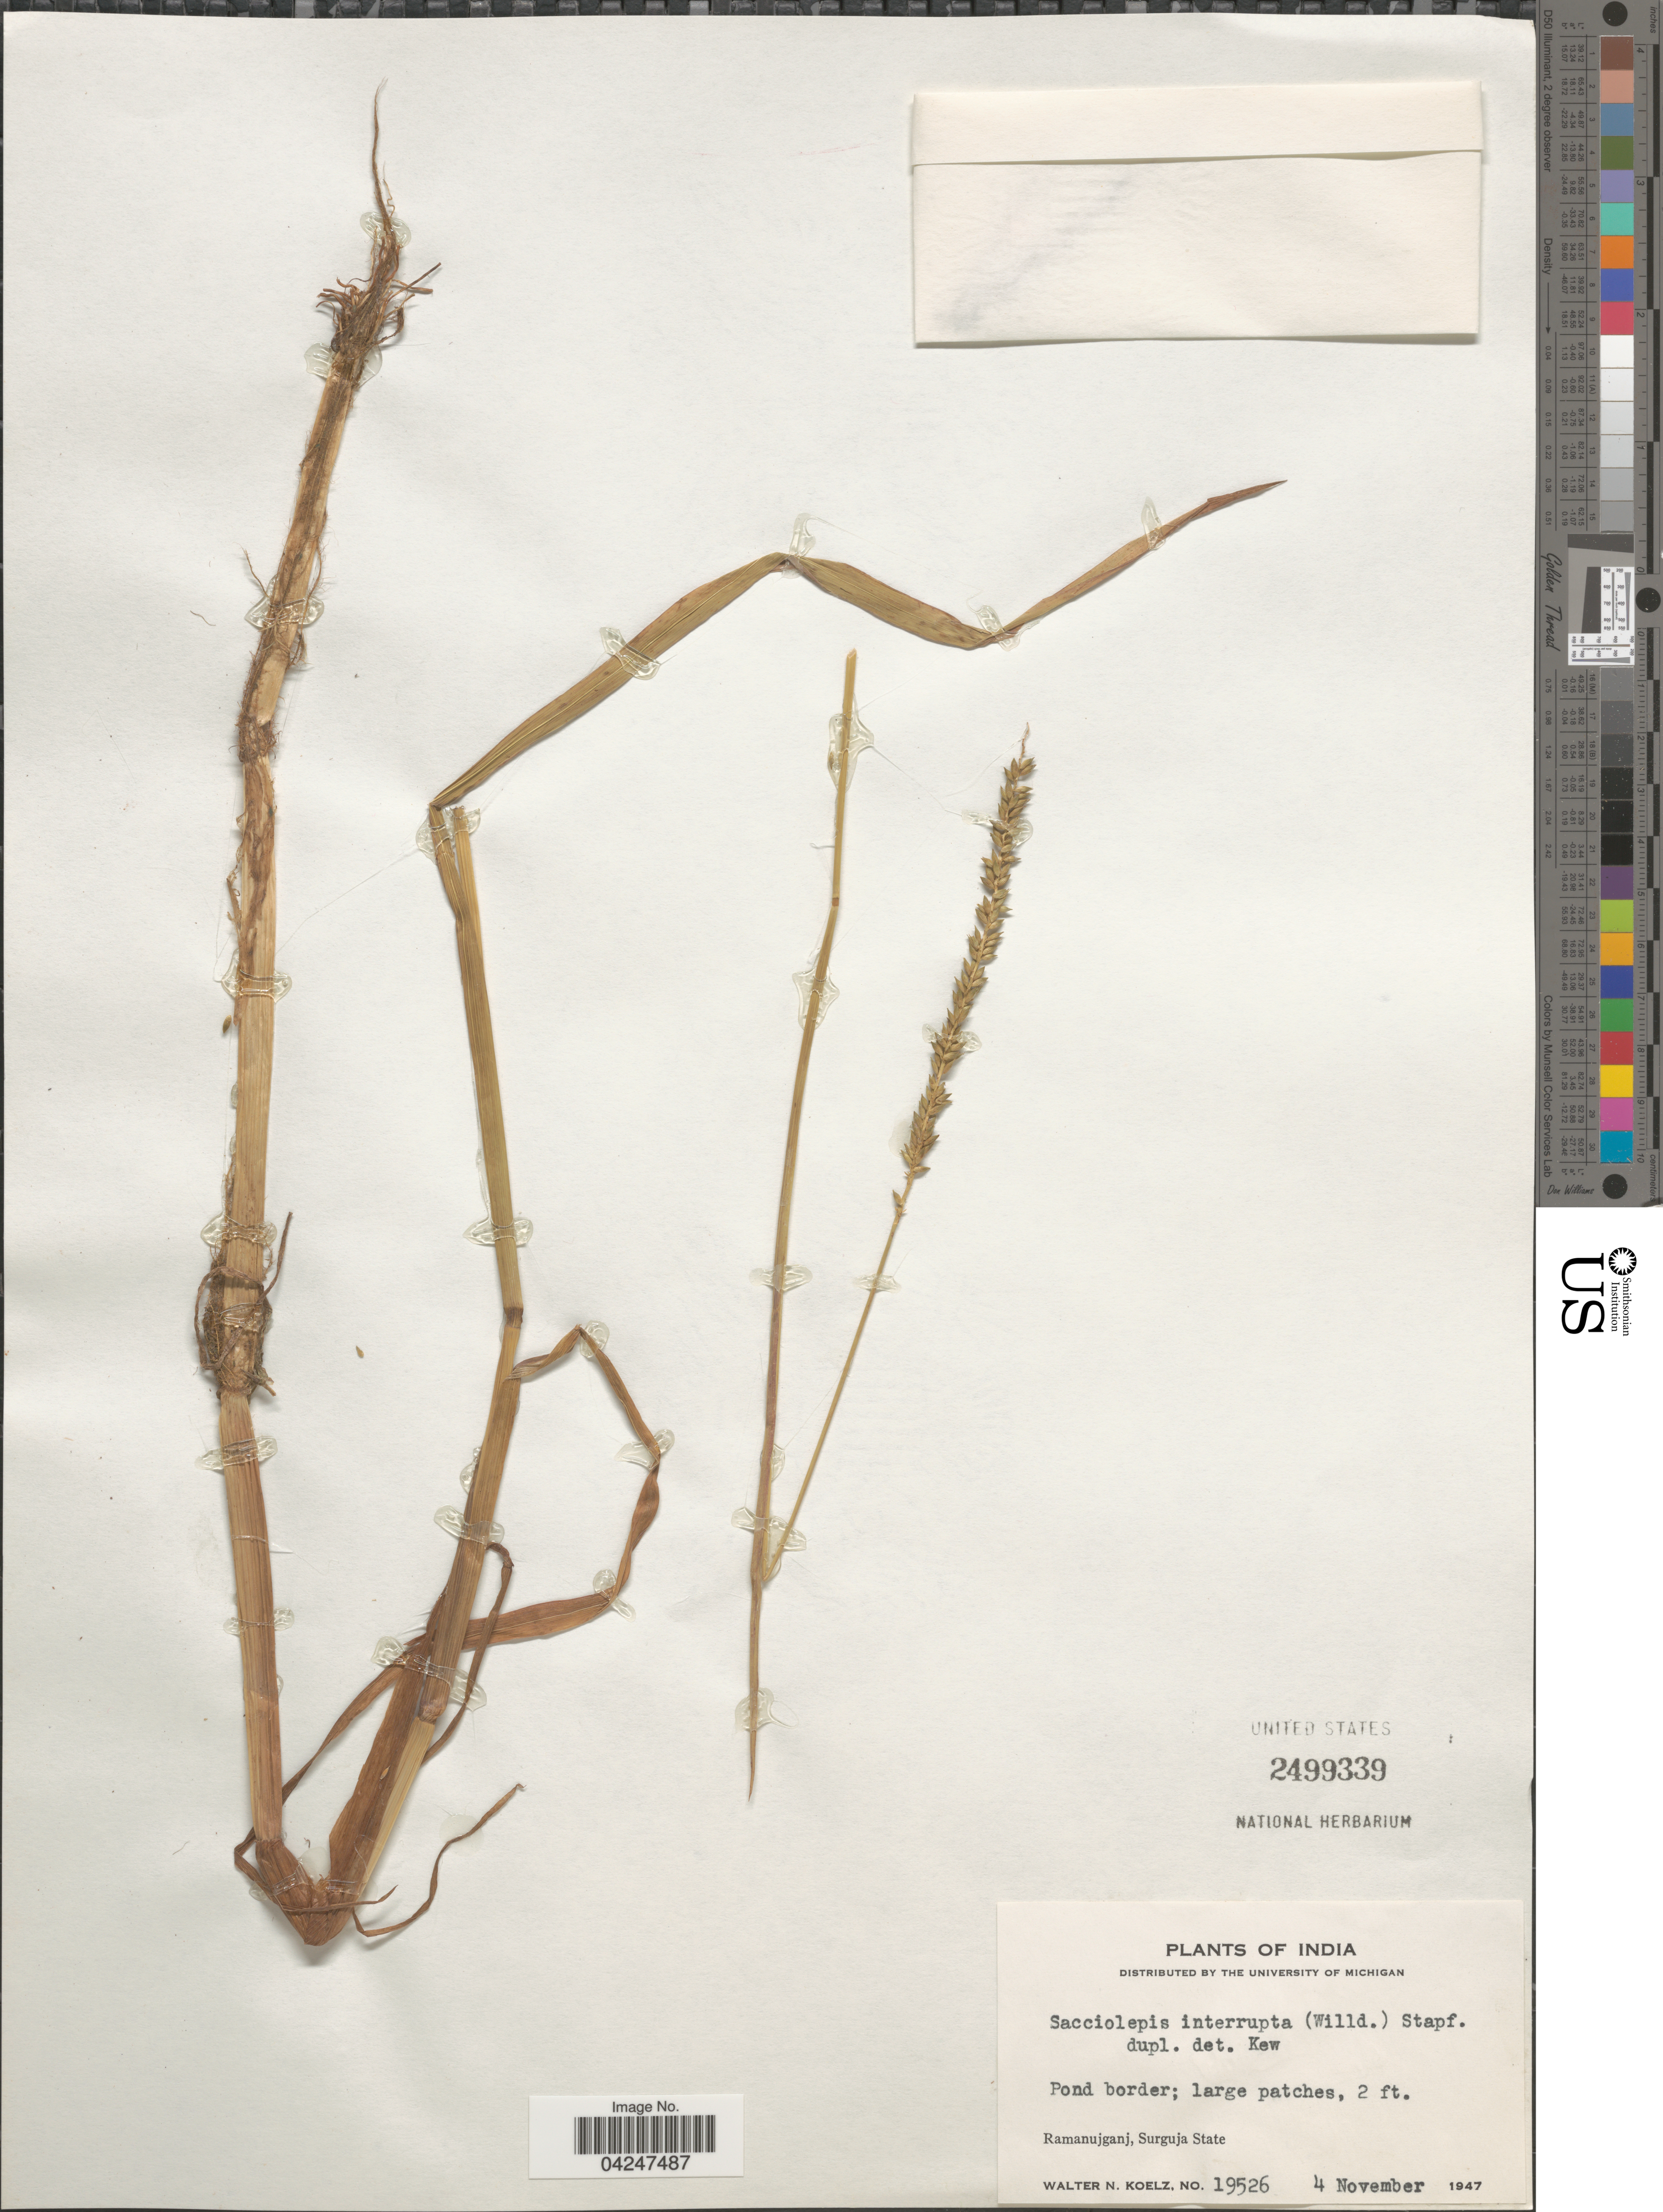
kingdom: Plantae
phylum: Tracheophyta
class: Liliopsida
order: Poales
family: Poaceae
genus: Sacciolepis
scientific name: Sacciolepis interrupta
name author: (Willd.) Stapf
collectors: W. N. Koelz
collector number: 19526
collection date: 1947-11-04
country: India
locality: Ramanujganj, Surguja State.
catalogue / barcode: US 2499339